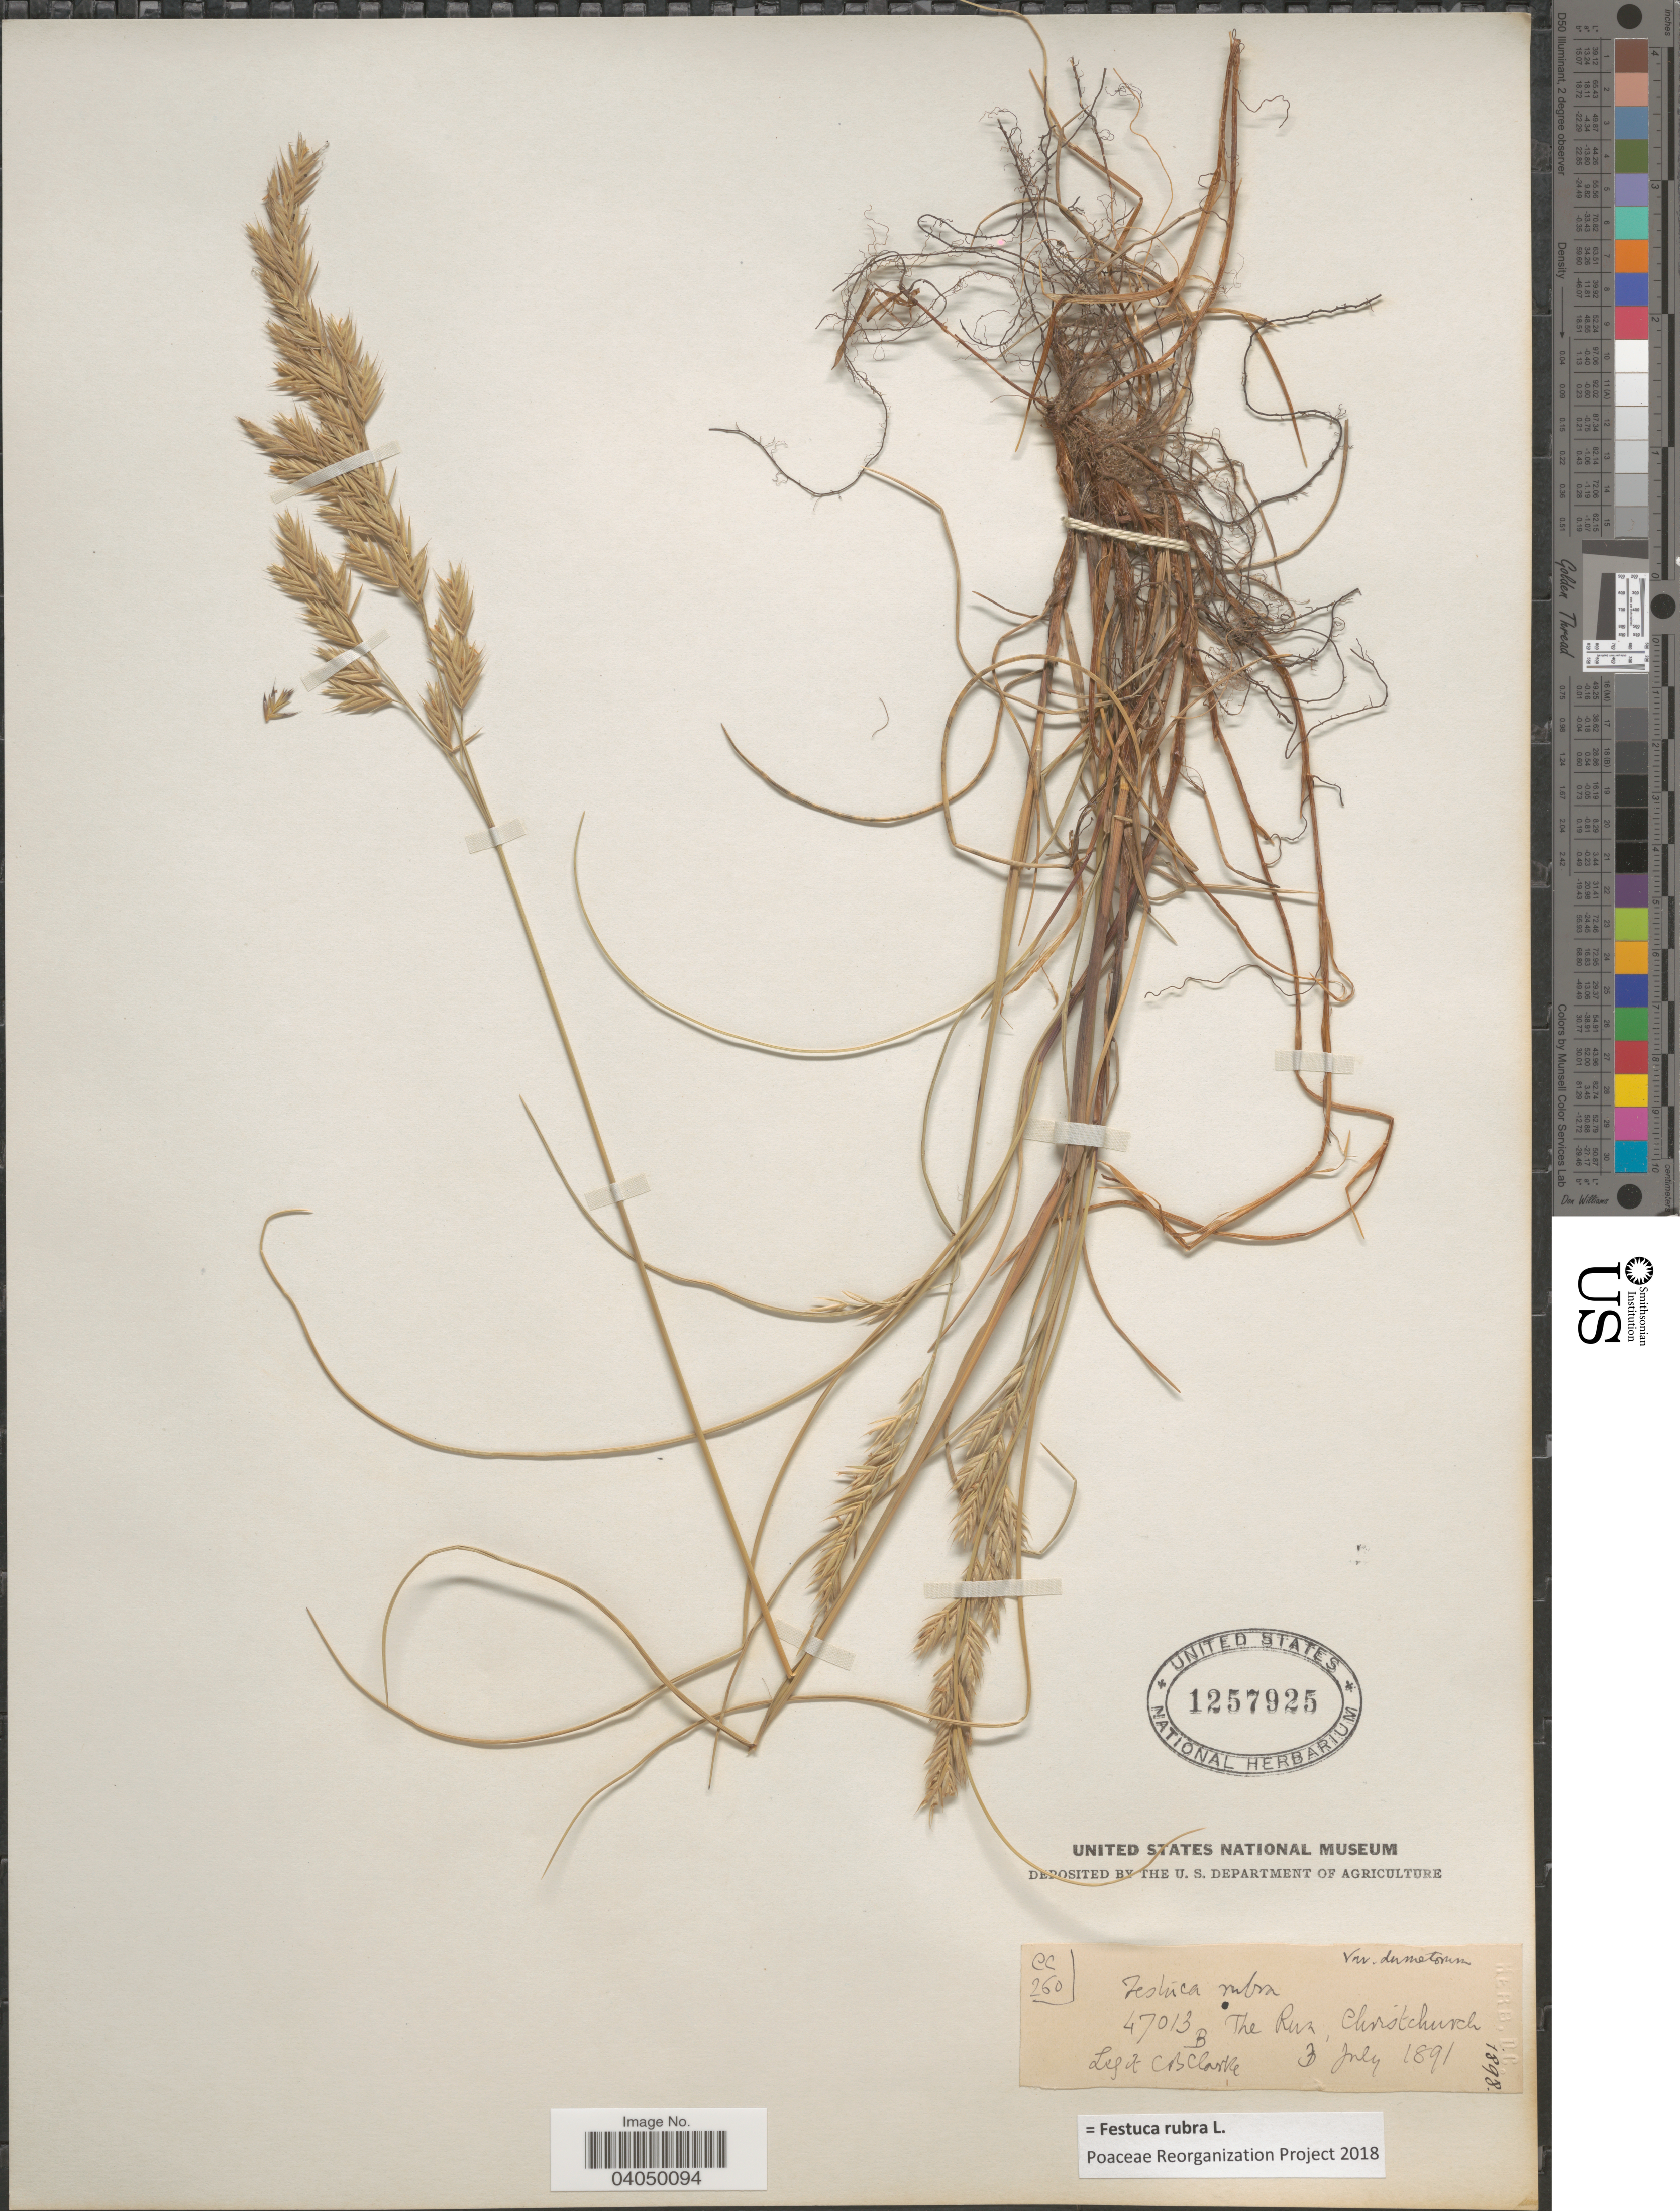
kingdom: Plantae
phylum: Tracheophyta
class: Liliopsida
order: Poales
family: Poaceae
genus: Festuca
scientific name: Festuca rubra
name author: L.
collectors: C. B. Clarke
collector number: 47013B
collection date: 1891-07-03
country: United Kingdom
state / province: England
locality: The Ruz, Christchurch.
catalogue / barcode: US 1257925